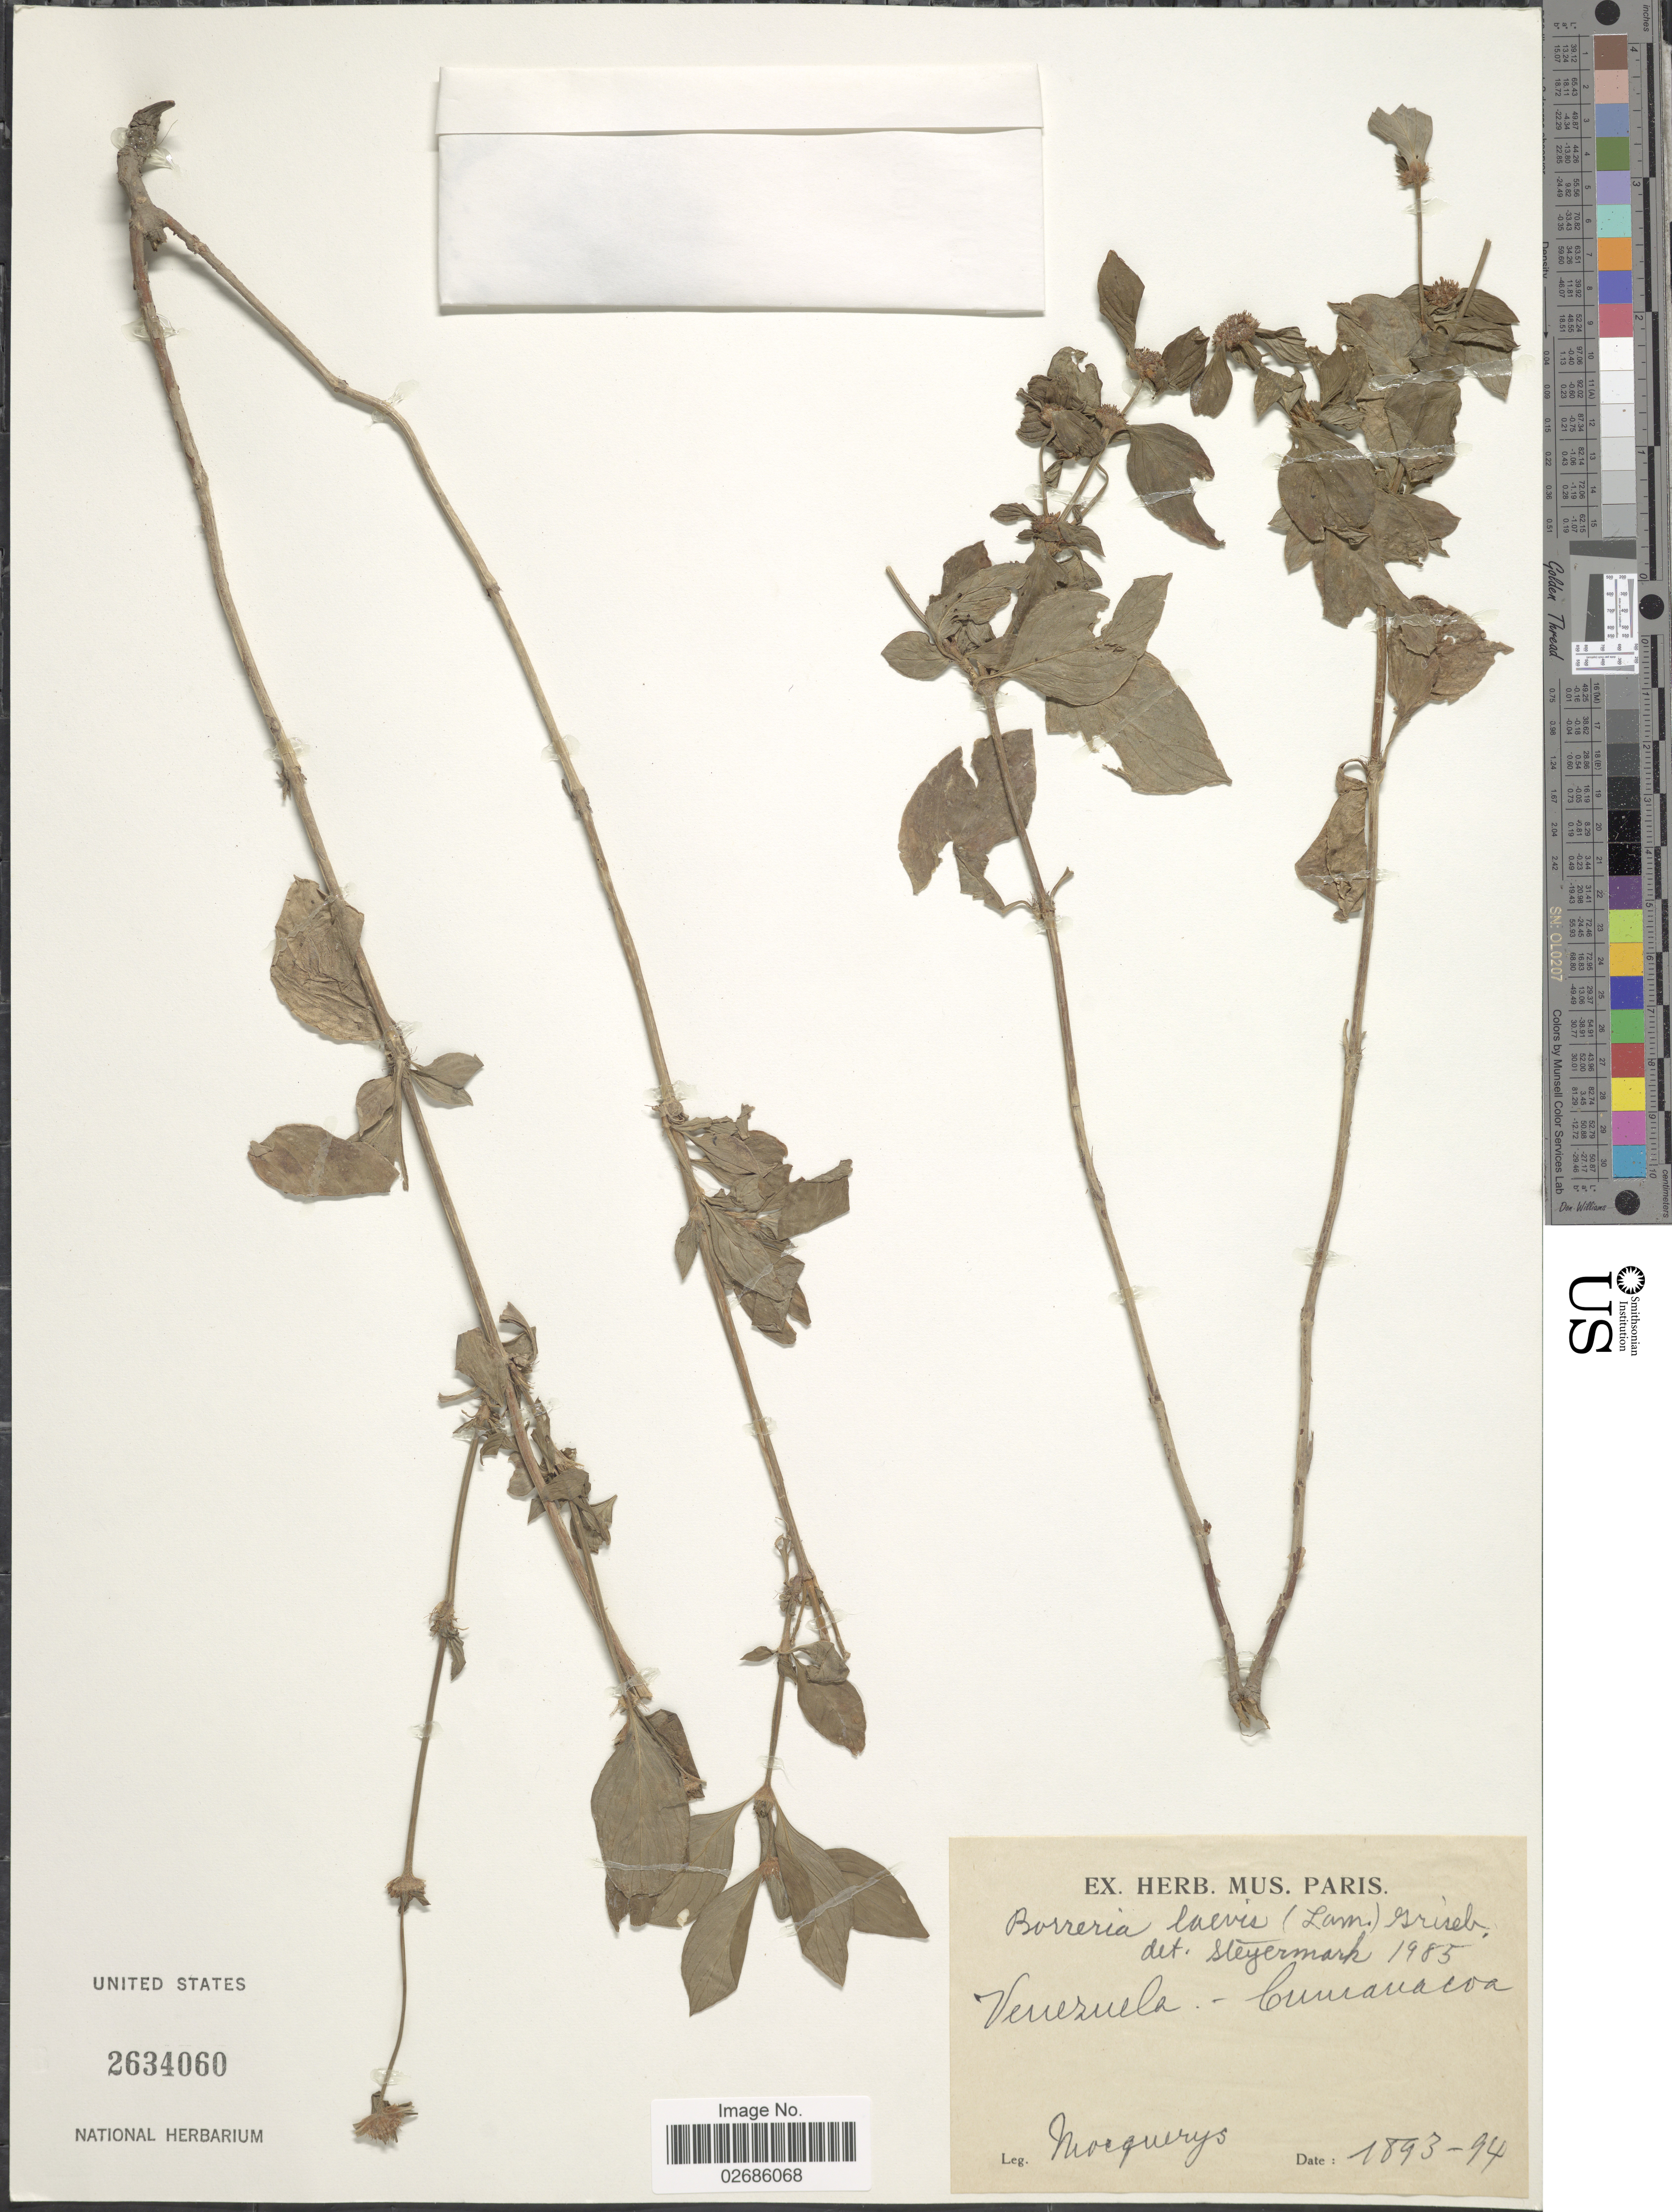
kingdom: Plantae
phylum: Tracheophyta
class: Magnoliopsida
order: Gentianales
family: Rubiaceae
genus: Borreria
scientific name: Borreria assurgens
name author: (Ruiz & Pav.) Griseb.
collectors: A. Mocquerys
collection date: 1893/1894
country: Venezuela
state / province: Sucre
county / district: Montes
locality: Cumanacoa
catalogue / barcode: US 2634060